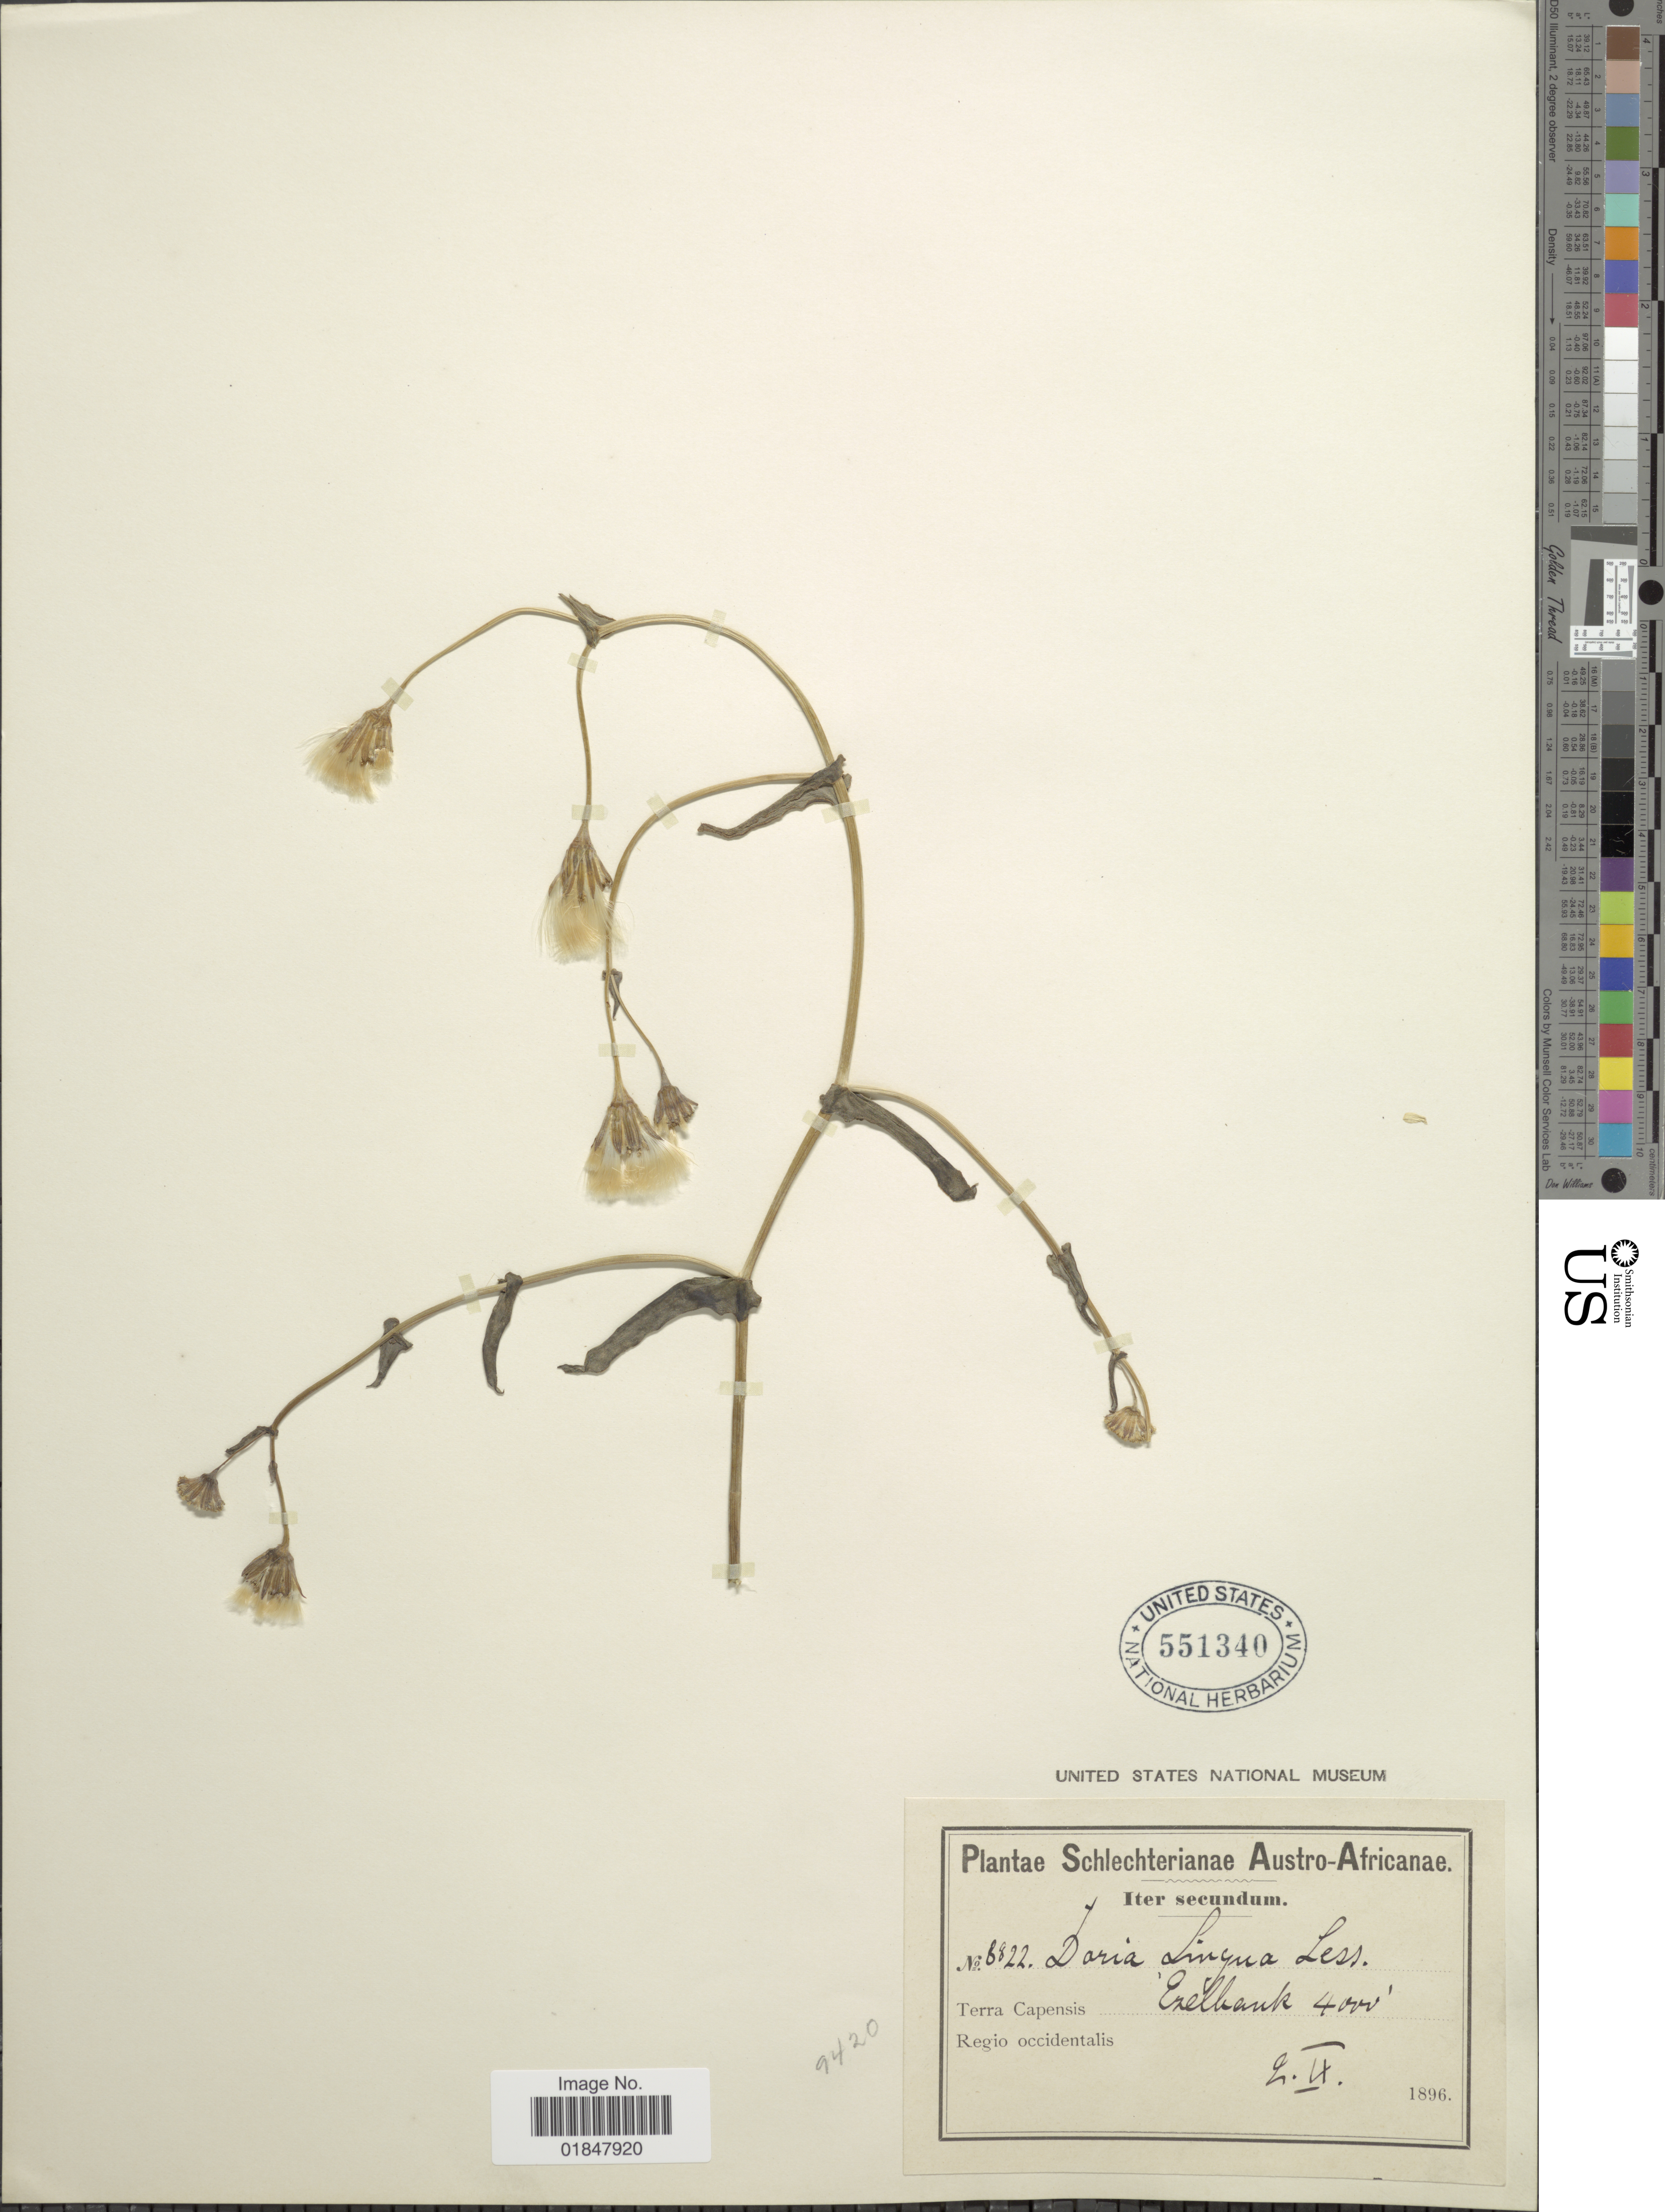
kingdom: Plantae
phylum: Tracheophyta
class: Magnoliopsida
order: Asterales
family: Asteraceae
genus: Othonna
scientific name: Othonna lingua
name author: (Less.) Sch. Bip.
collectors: Schlechter, --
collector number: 8822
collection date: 1896-04-02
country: South Africa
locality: Austro-Africanae, Terra Capensis, Eselbank, Regio occidentalis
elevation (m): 1219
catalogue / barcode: US 551340